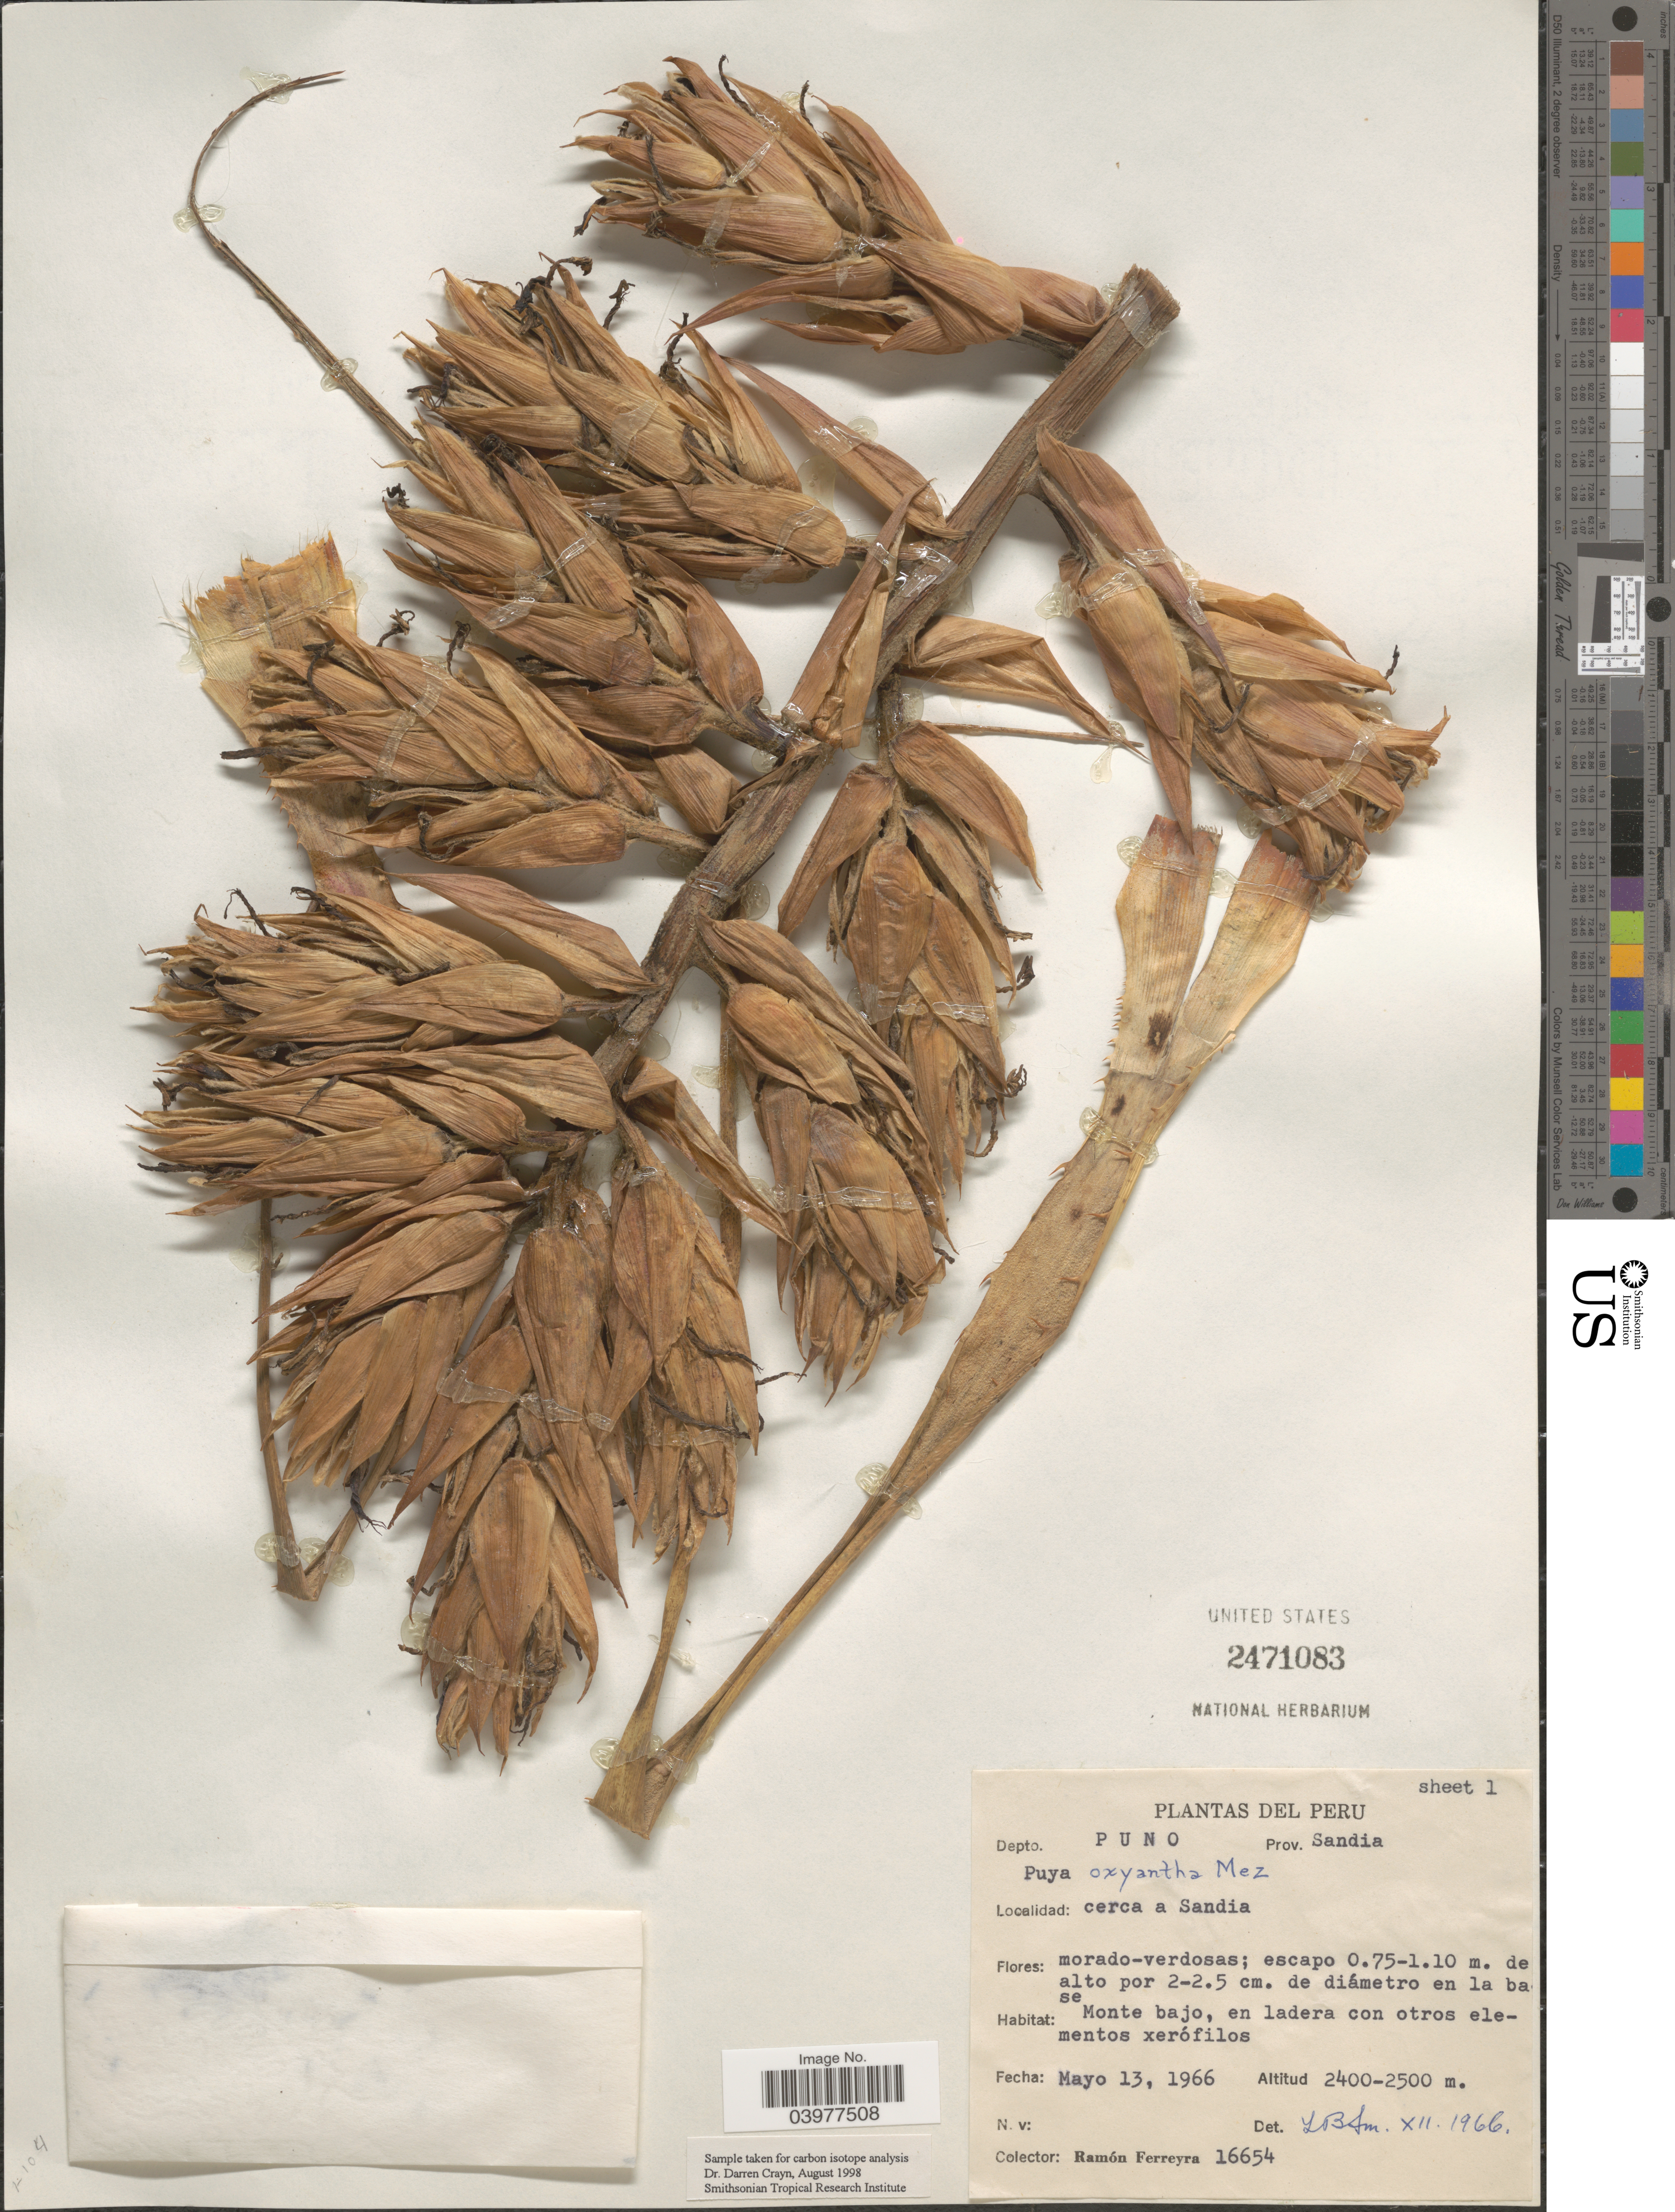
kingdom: Plantae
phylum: Tracheophyta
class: Liliopsida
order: Poales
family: Bromeliaceae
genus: Puya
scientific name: Puya oxyantha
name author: Mez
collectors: R. A. Ferreyra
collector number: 16654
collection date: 1966-05-13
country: Peru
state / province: Puno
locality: Depto. Puno. Prov. Sandia. Cerca a Sandia.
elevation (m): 2400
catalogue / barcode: US 2471083